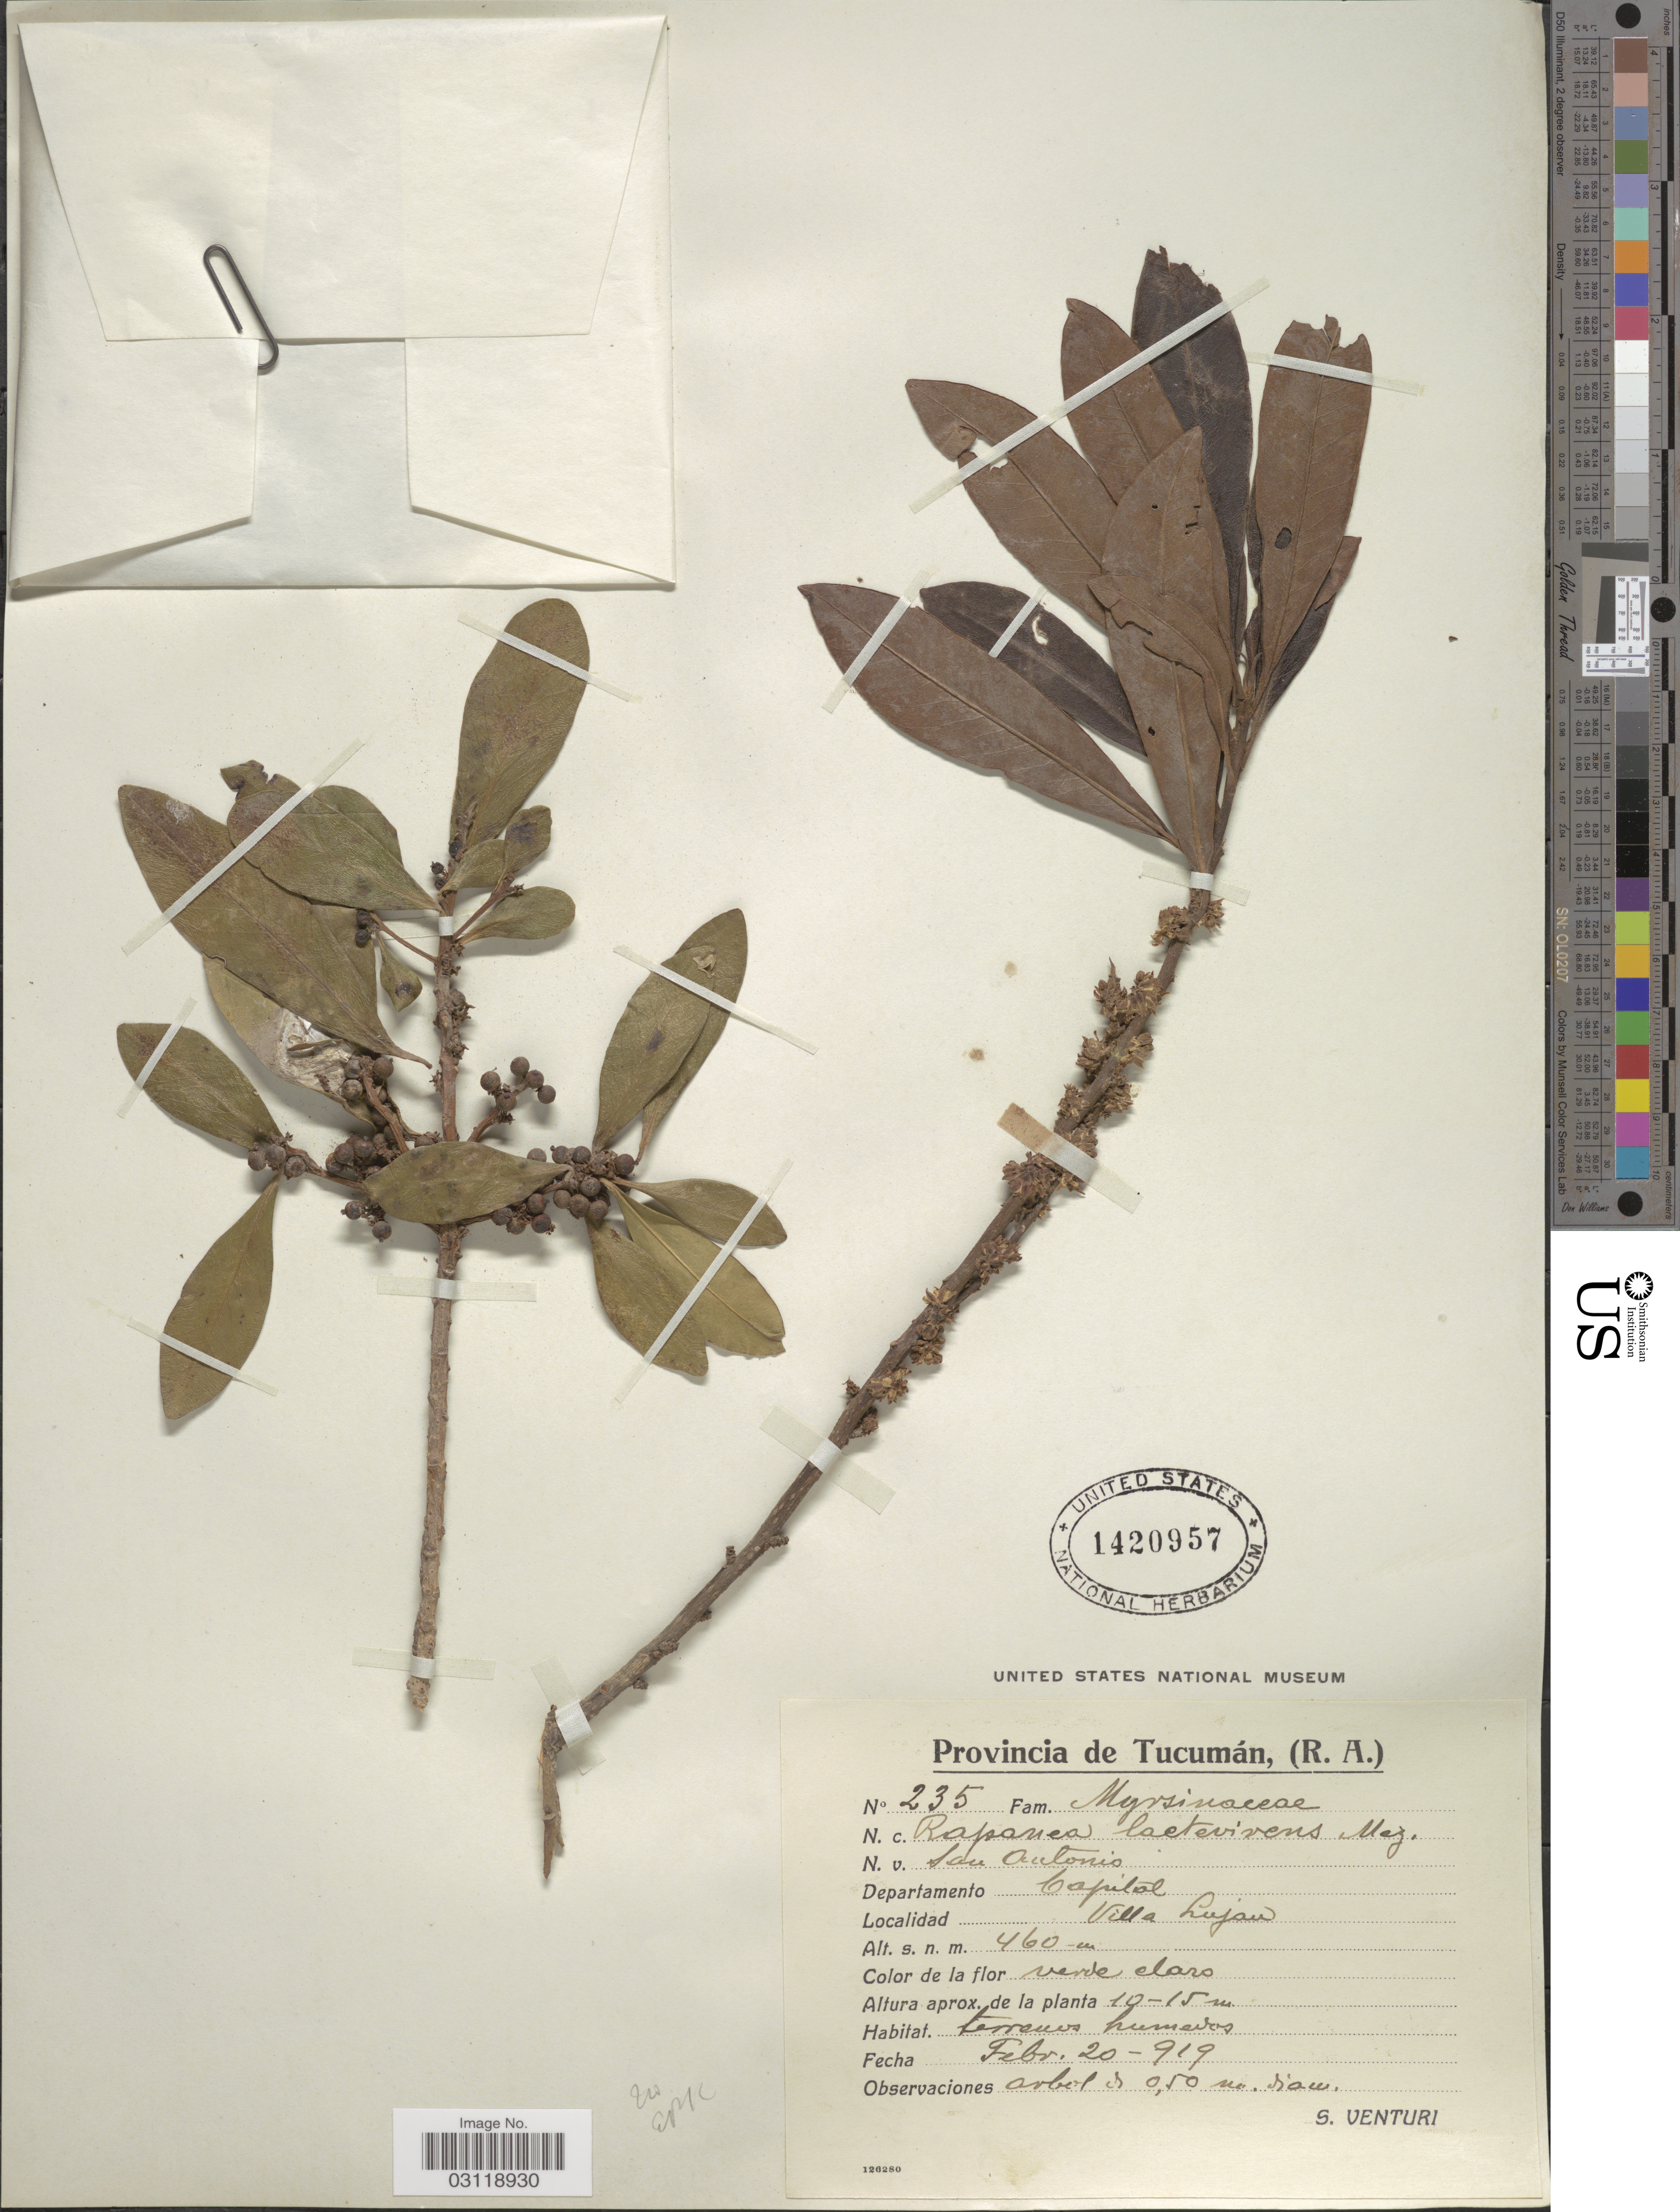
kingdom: Plantae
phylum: Tracheophyta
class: Magnoliopsida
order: Ericales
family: Primulaceae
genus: Rapanea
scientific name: Rapanea sp.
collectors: S. Venturi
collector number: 235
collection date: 1919-02-20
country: Argentina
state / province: Tucuman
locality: Departamento Capital. Villa Lujan.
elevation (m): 460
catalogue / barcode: US 1420957